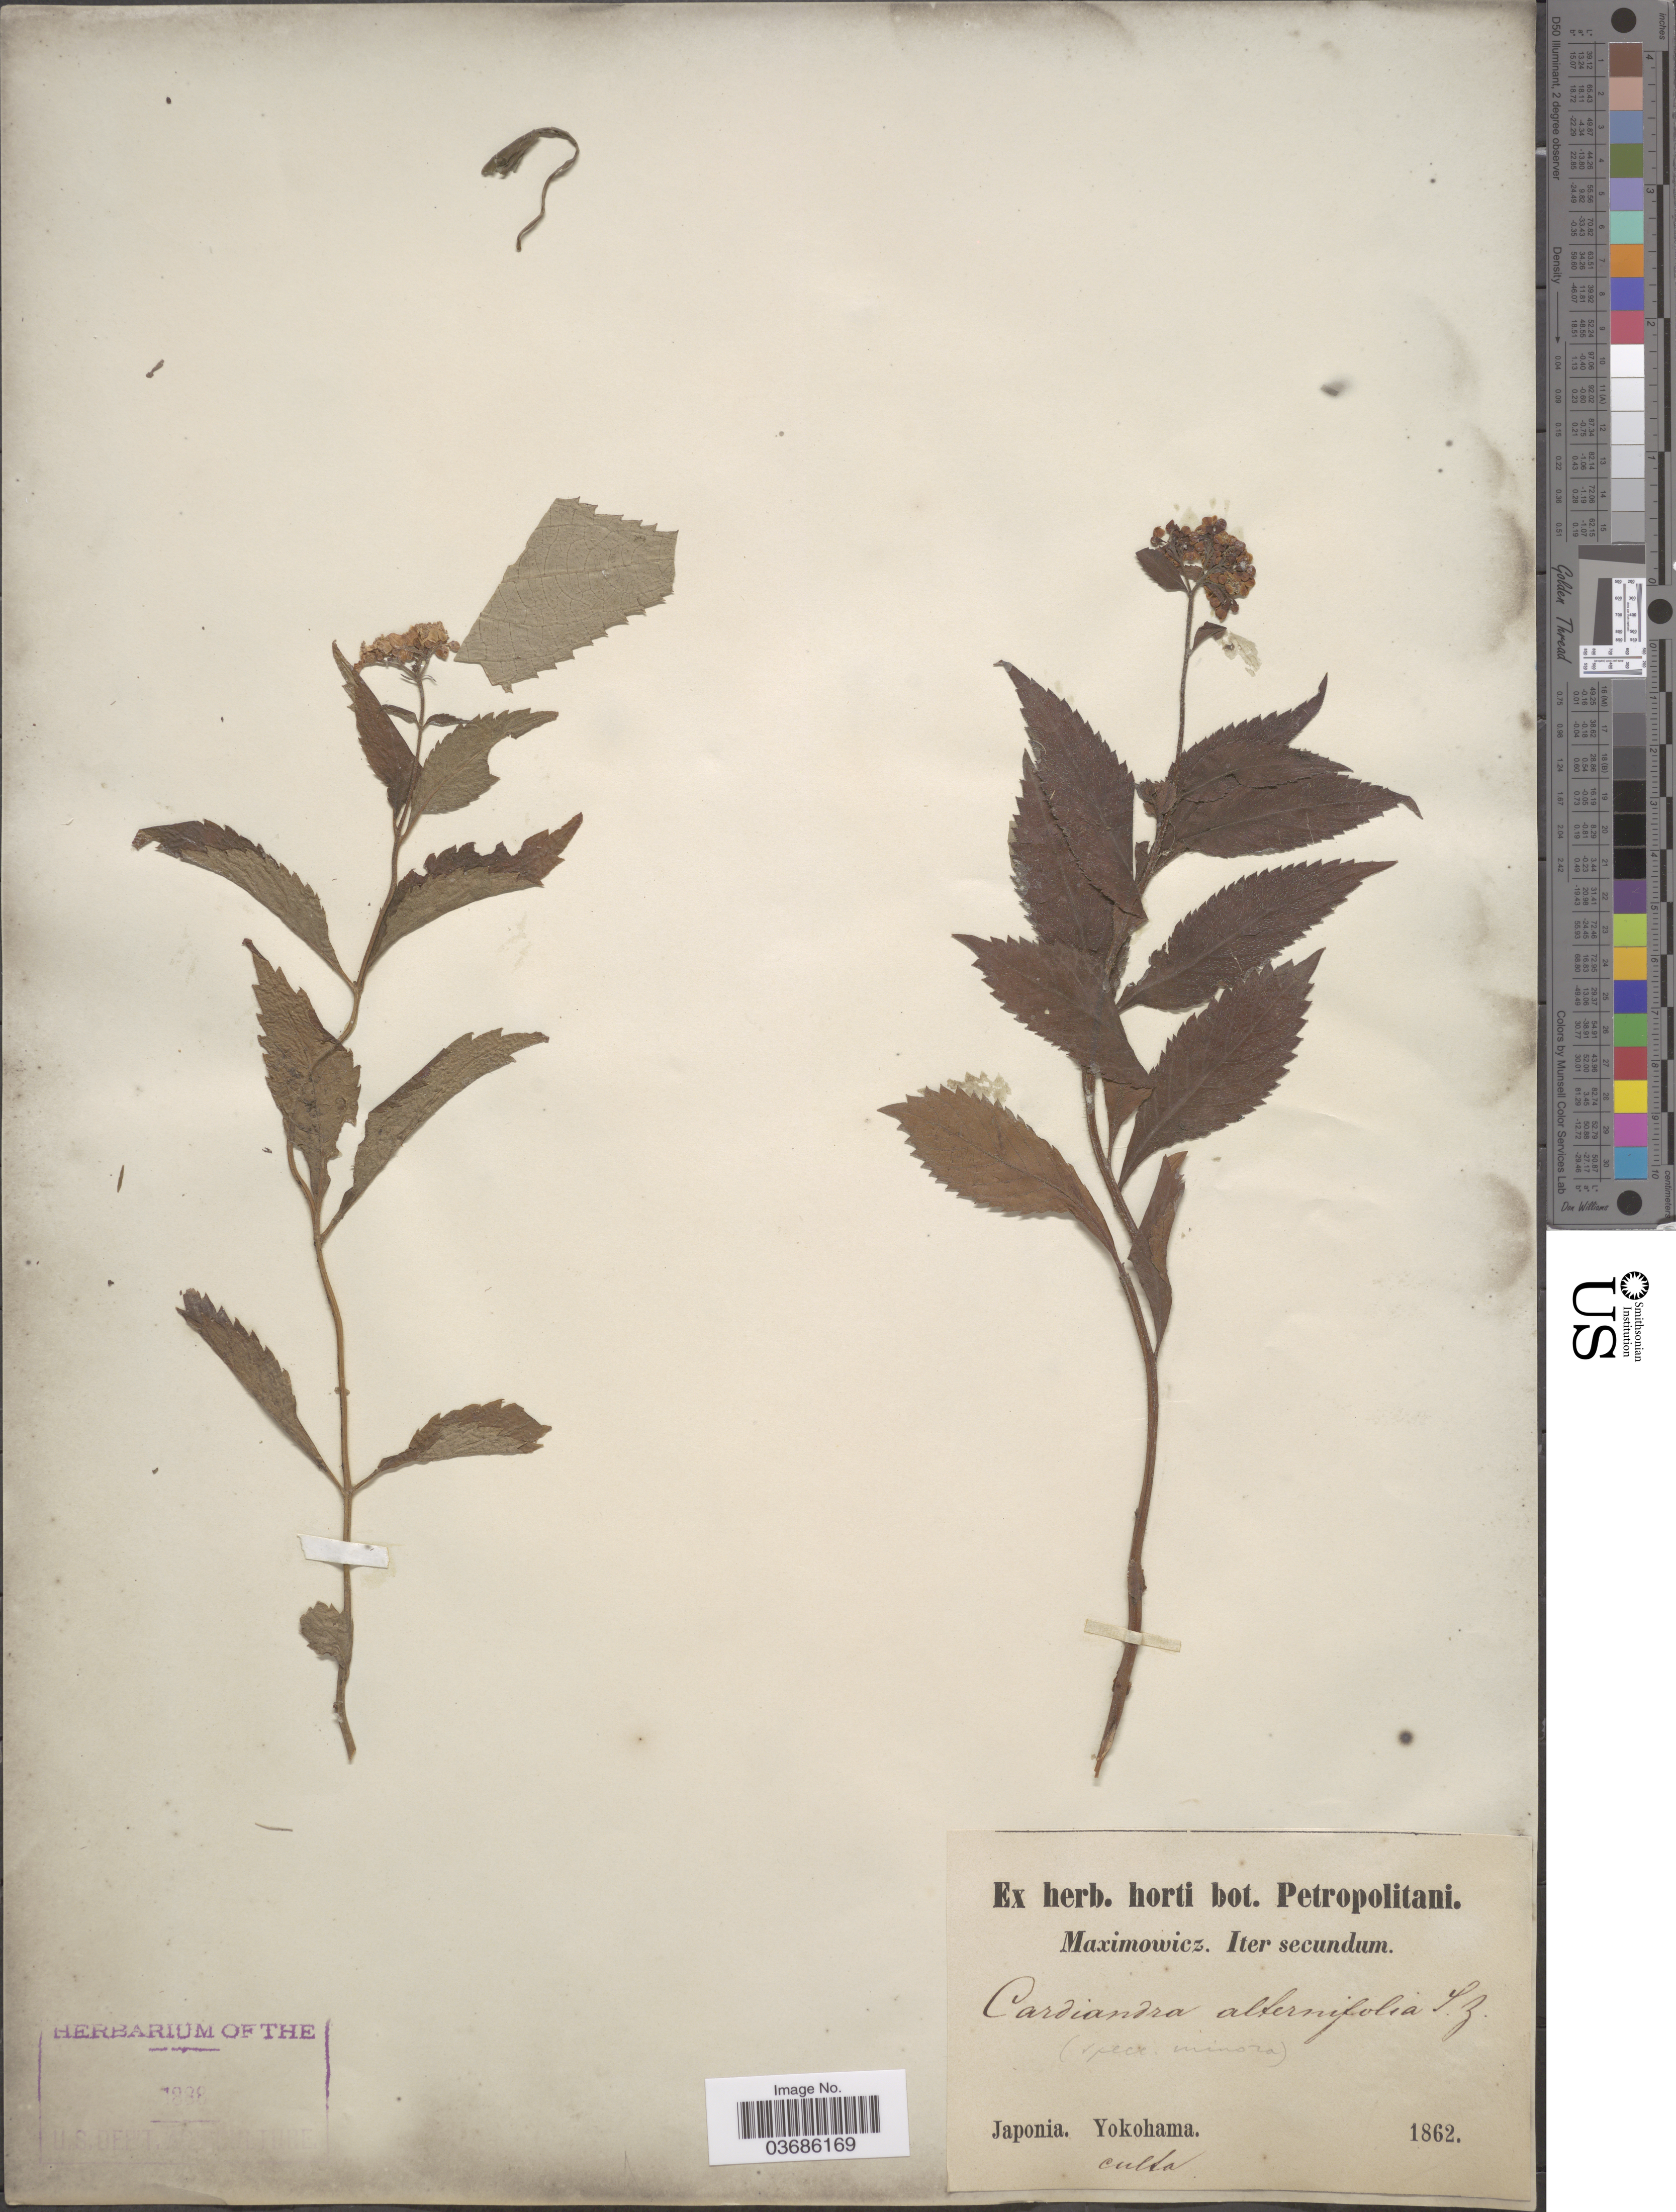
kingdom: Plantae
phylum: Tracheophyta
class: Magnoliopsida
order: Cornales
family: Hydrangeaceae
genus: Hydrangea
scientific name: Hydrangea alternifolia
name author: Siebold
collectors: Maximowicz, --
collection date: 1862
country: Japan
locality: Iter secundum. Yokohama.